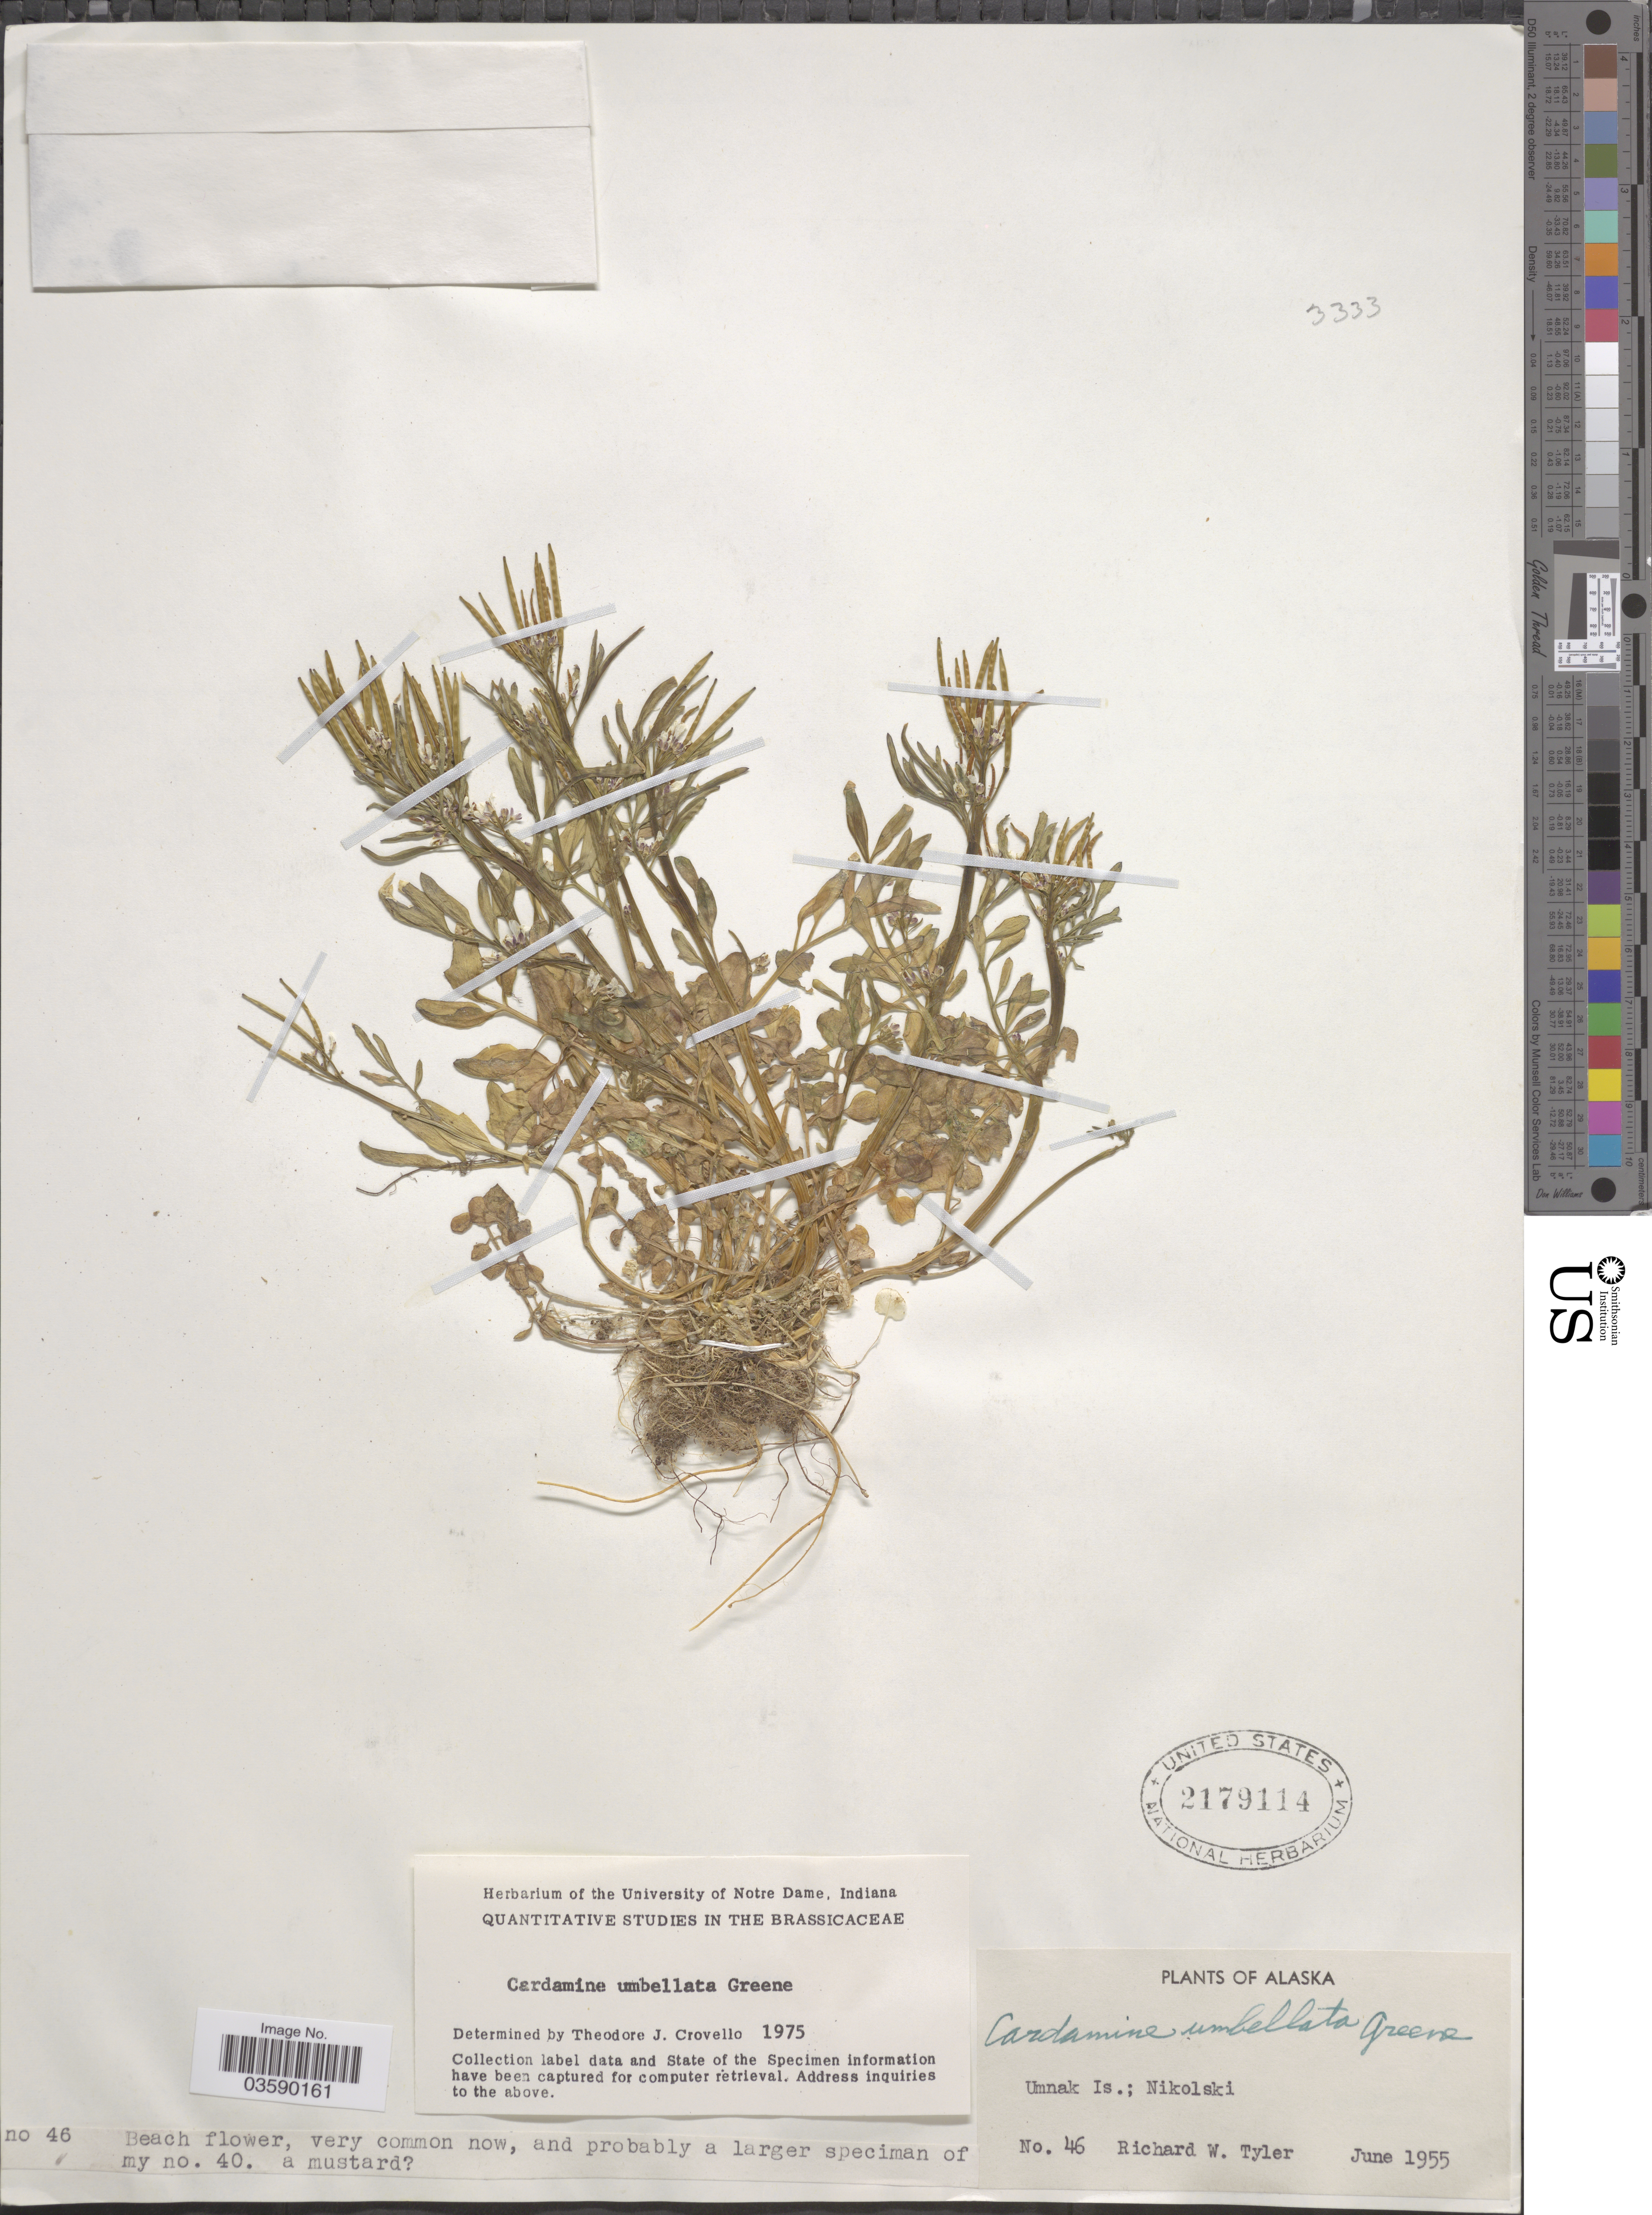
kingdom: Plantae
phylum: Tracheophyta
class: Magnoliopsida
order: Brassicales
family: Brassicaceae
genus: Cardamine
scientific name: Cardamine umbellata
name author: Greene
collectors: R. Tyler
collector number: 46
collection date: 1955-06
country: United States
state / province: Alaska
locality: Umnak Is.; Nikolski.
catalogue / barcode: US 2179114